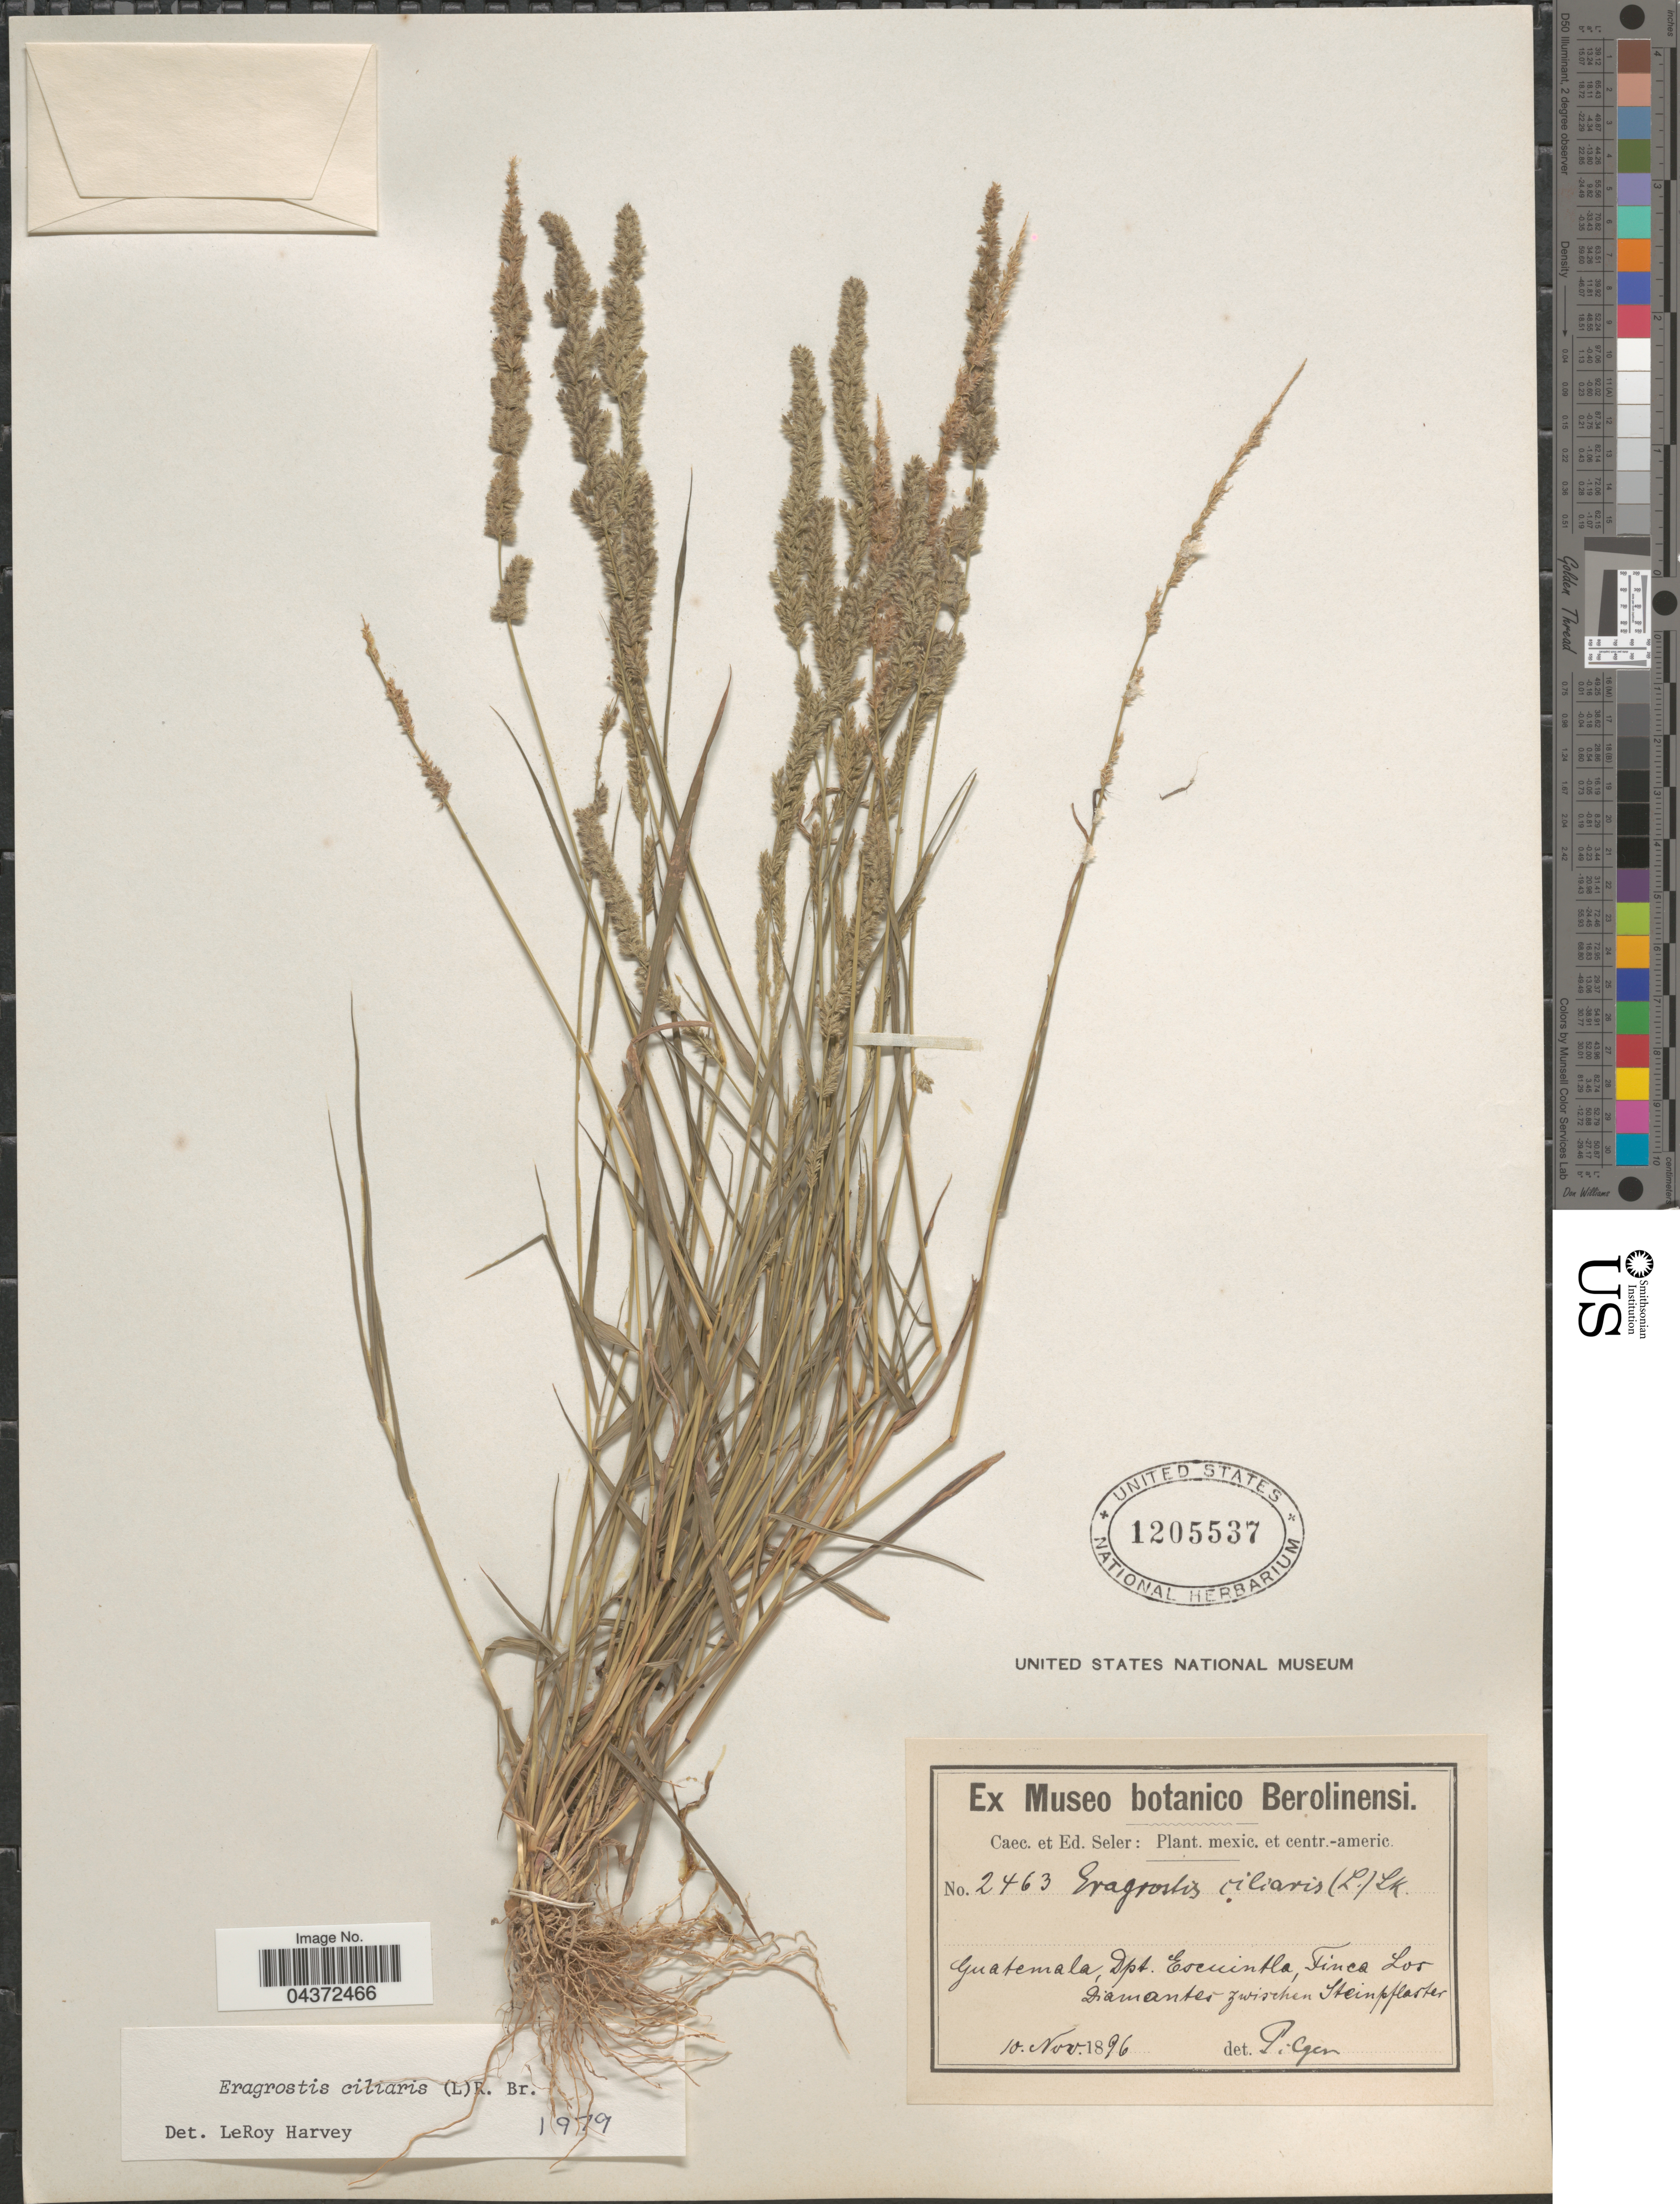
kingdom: Plantae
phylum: Tracheophyta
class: Liliopsida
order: Poales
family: Poaceae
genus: Eragrostis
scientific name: Eragrostis ciliaris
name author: (L.) R. Br.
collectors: C. Seler & E. G. Seler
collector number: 2463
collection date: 1896-11-10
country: Guatemala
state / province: Escuintla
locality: Dpt. Escuintla, Finca Los Diamantes zwischen Steinpflaster.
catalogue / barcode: US 1205537